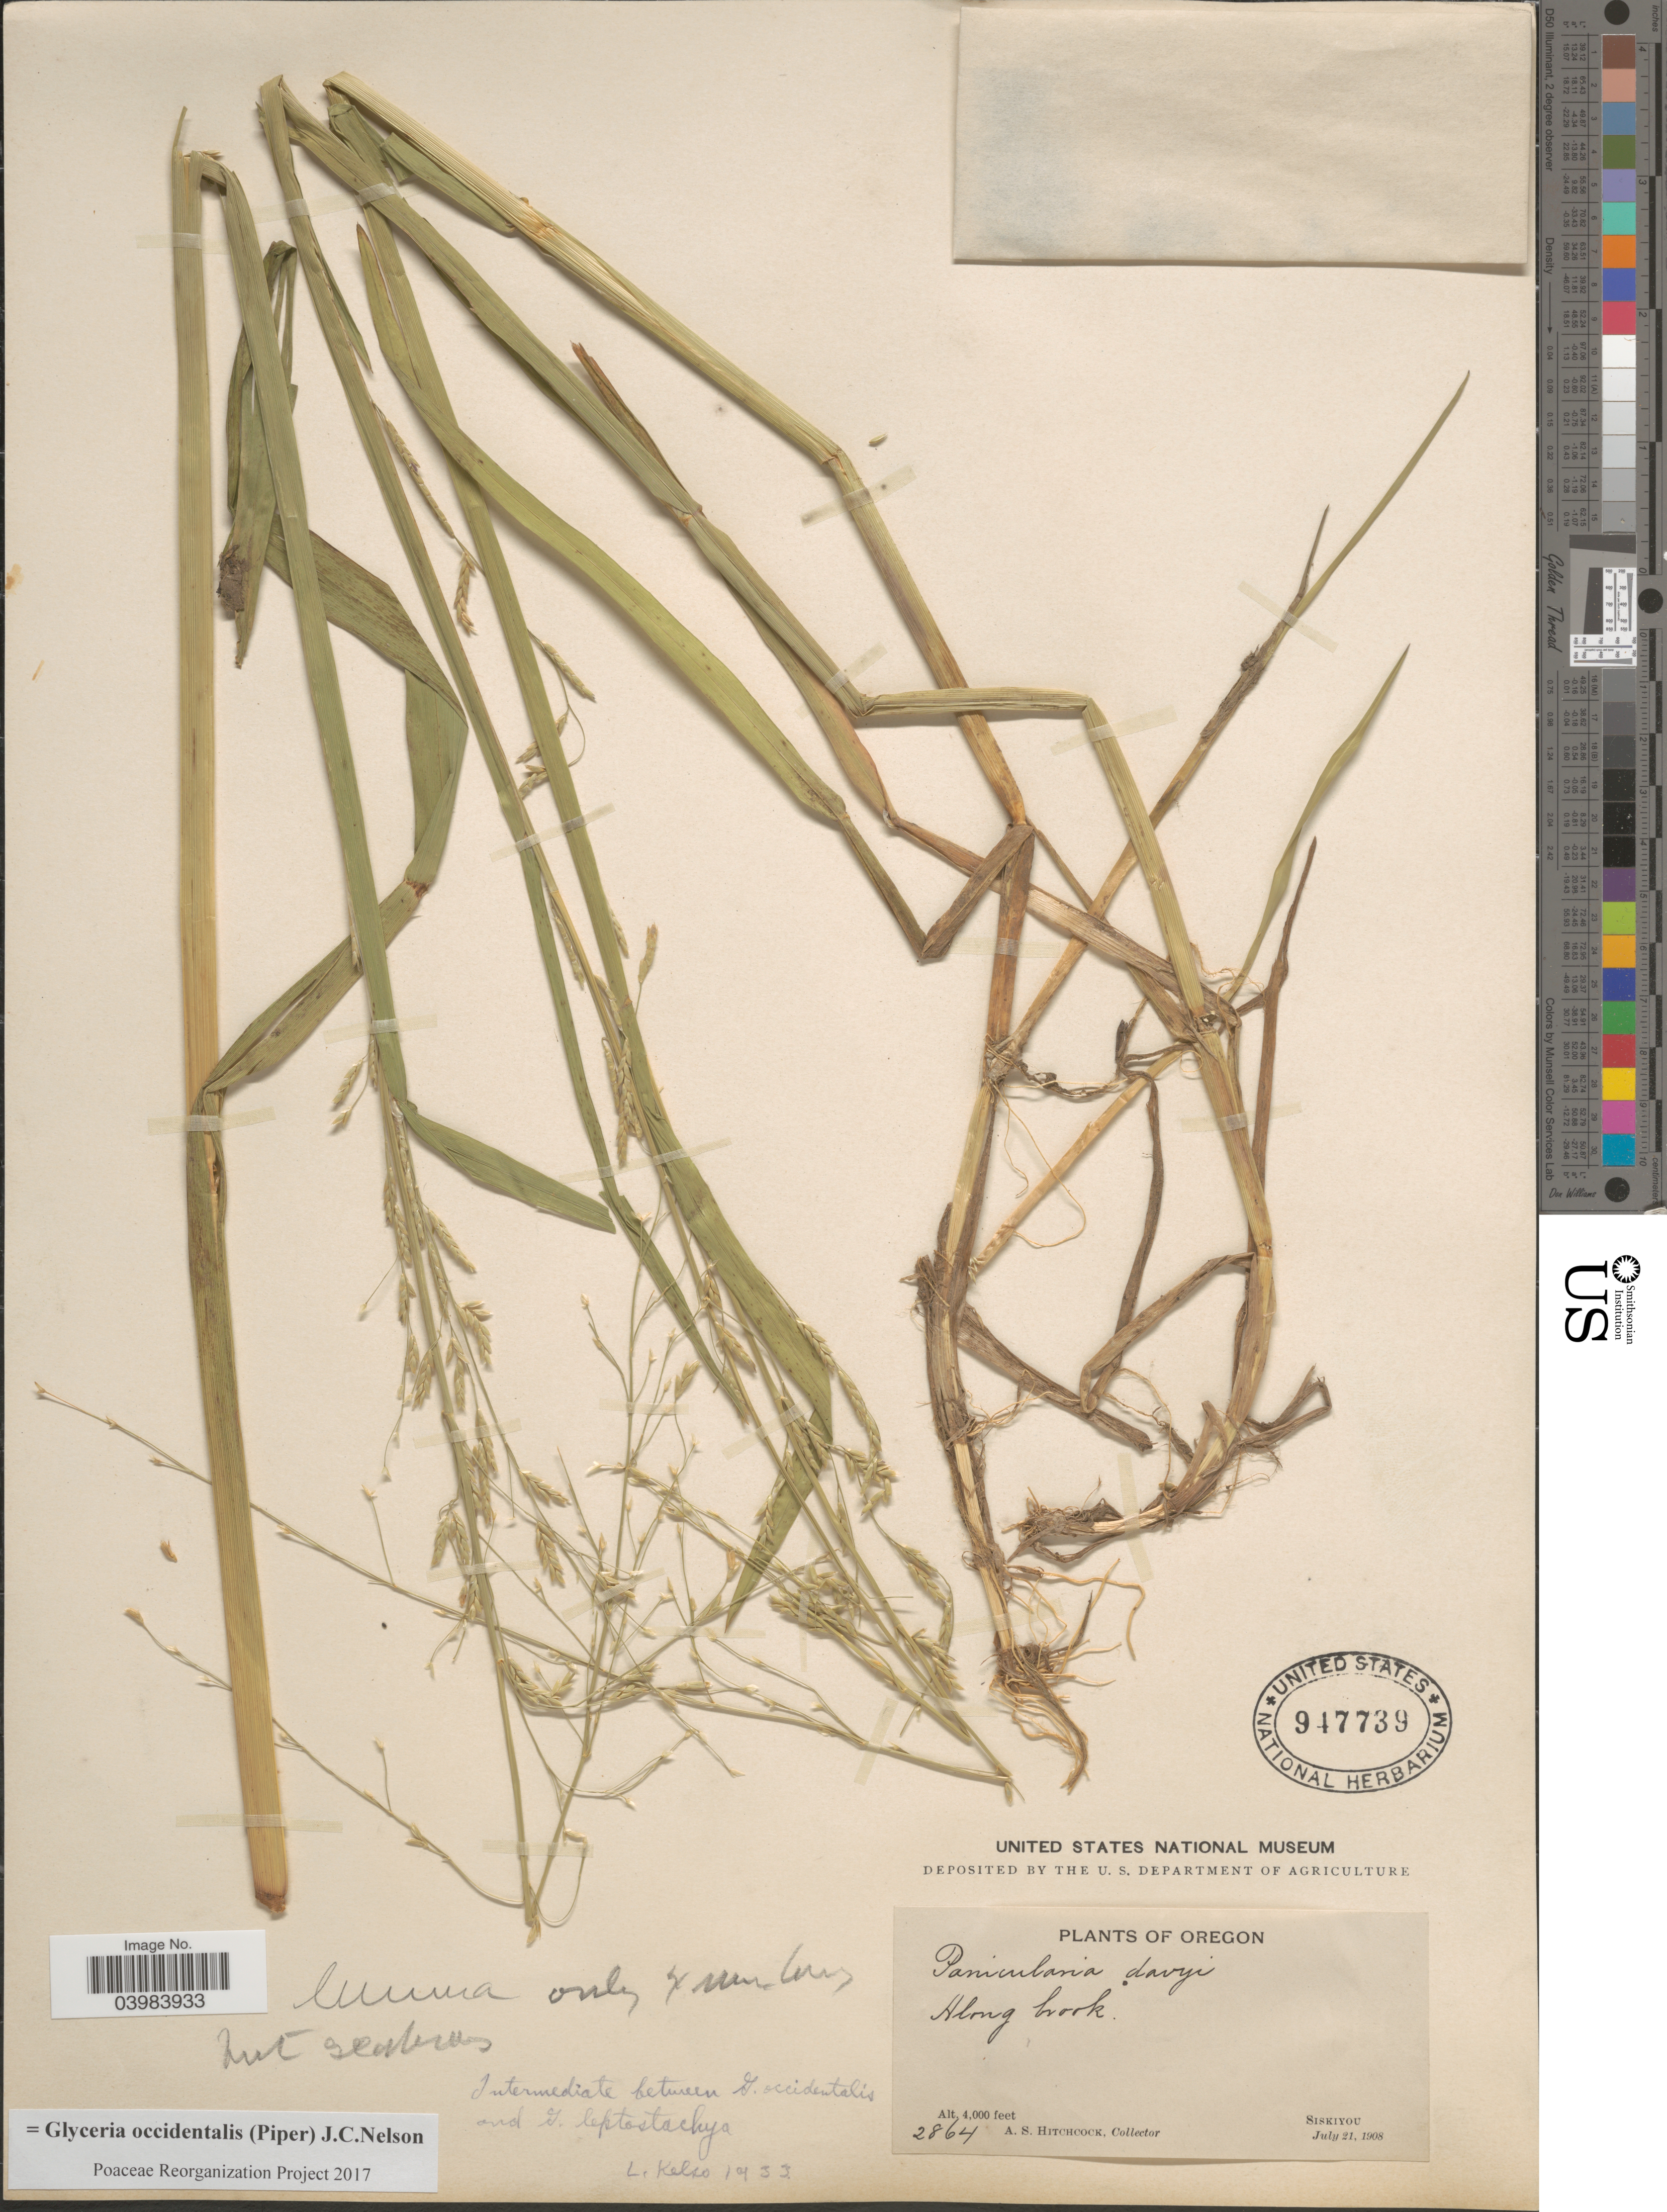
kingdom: Plantae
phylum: Tracheophyta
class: Liliopsida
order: Poales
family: Poaceae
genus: Glyceria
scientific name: Glyceria occidentalis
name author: (Piper) J.C. Nelson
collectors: A. S. Hitchcock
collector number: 2864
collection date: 1908-07-21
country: United States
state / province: Oregon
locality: Along brook. Siskiyou.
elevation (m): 1219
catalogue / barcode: US 947739